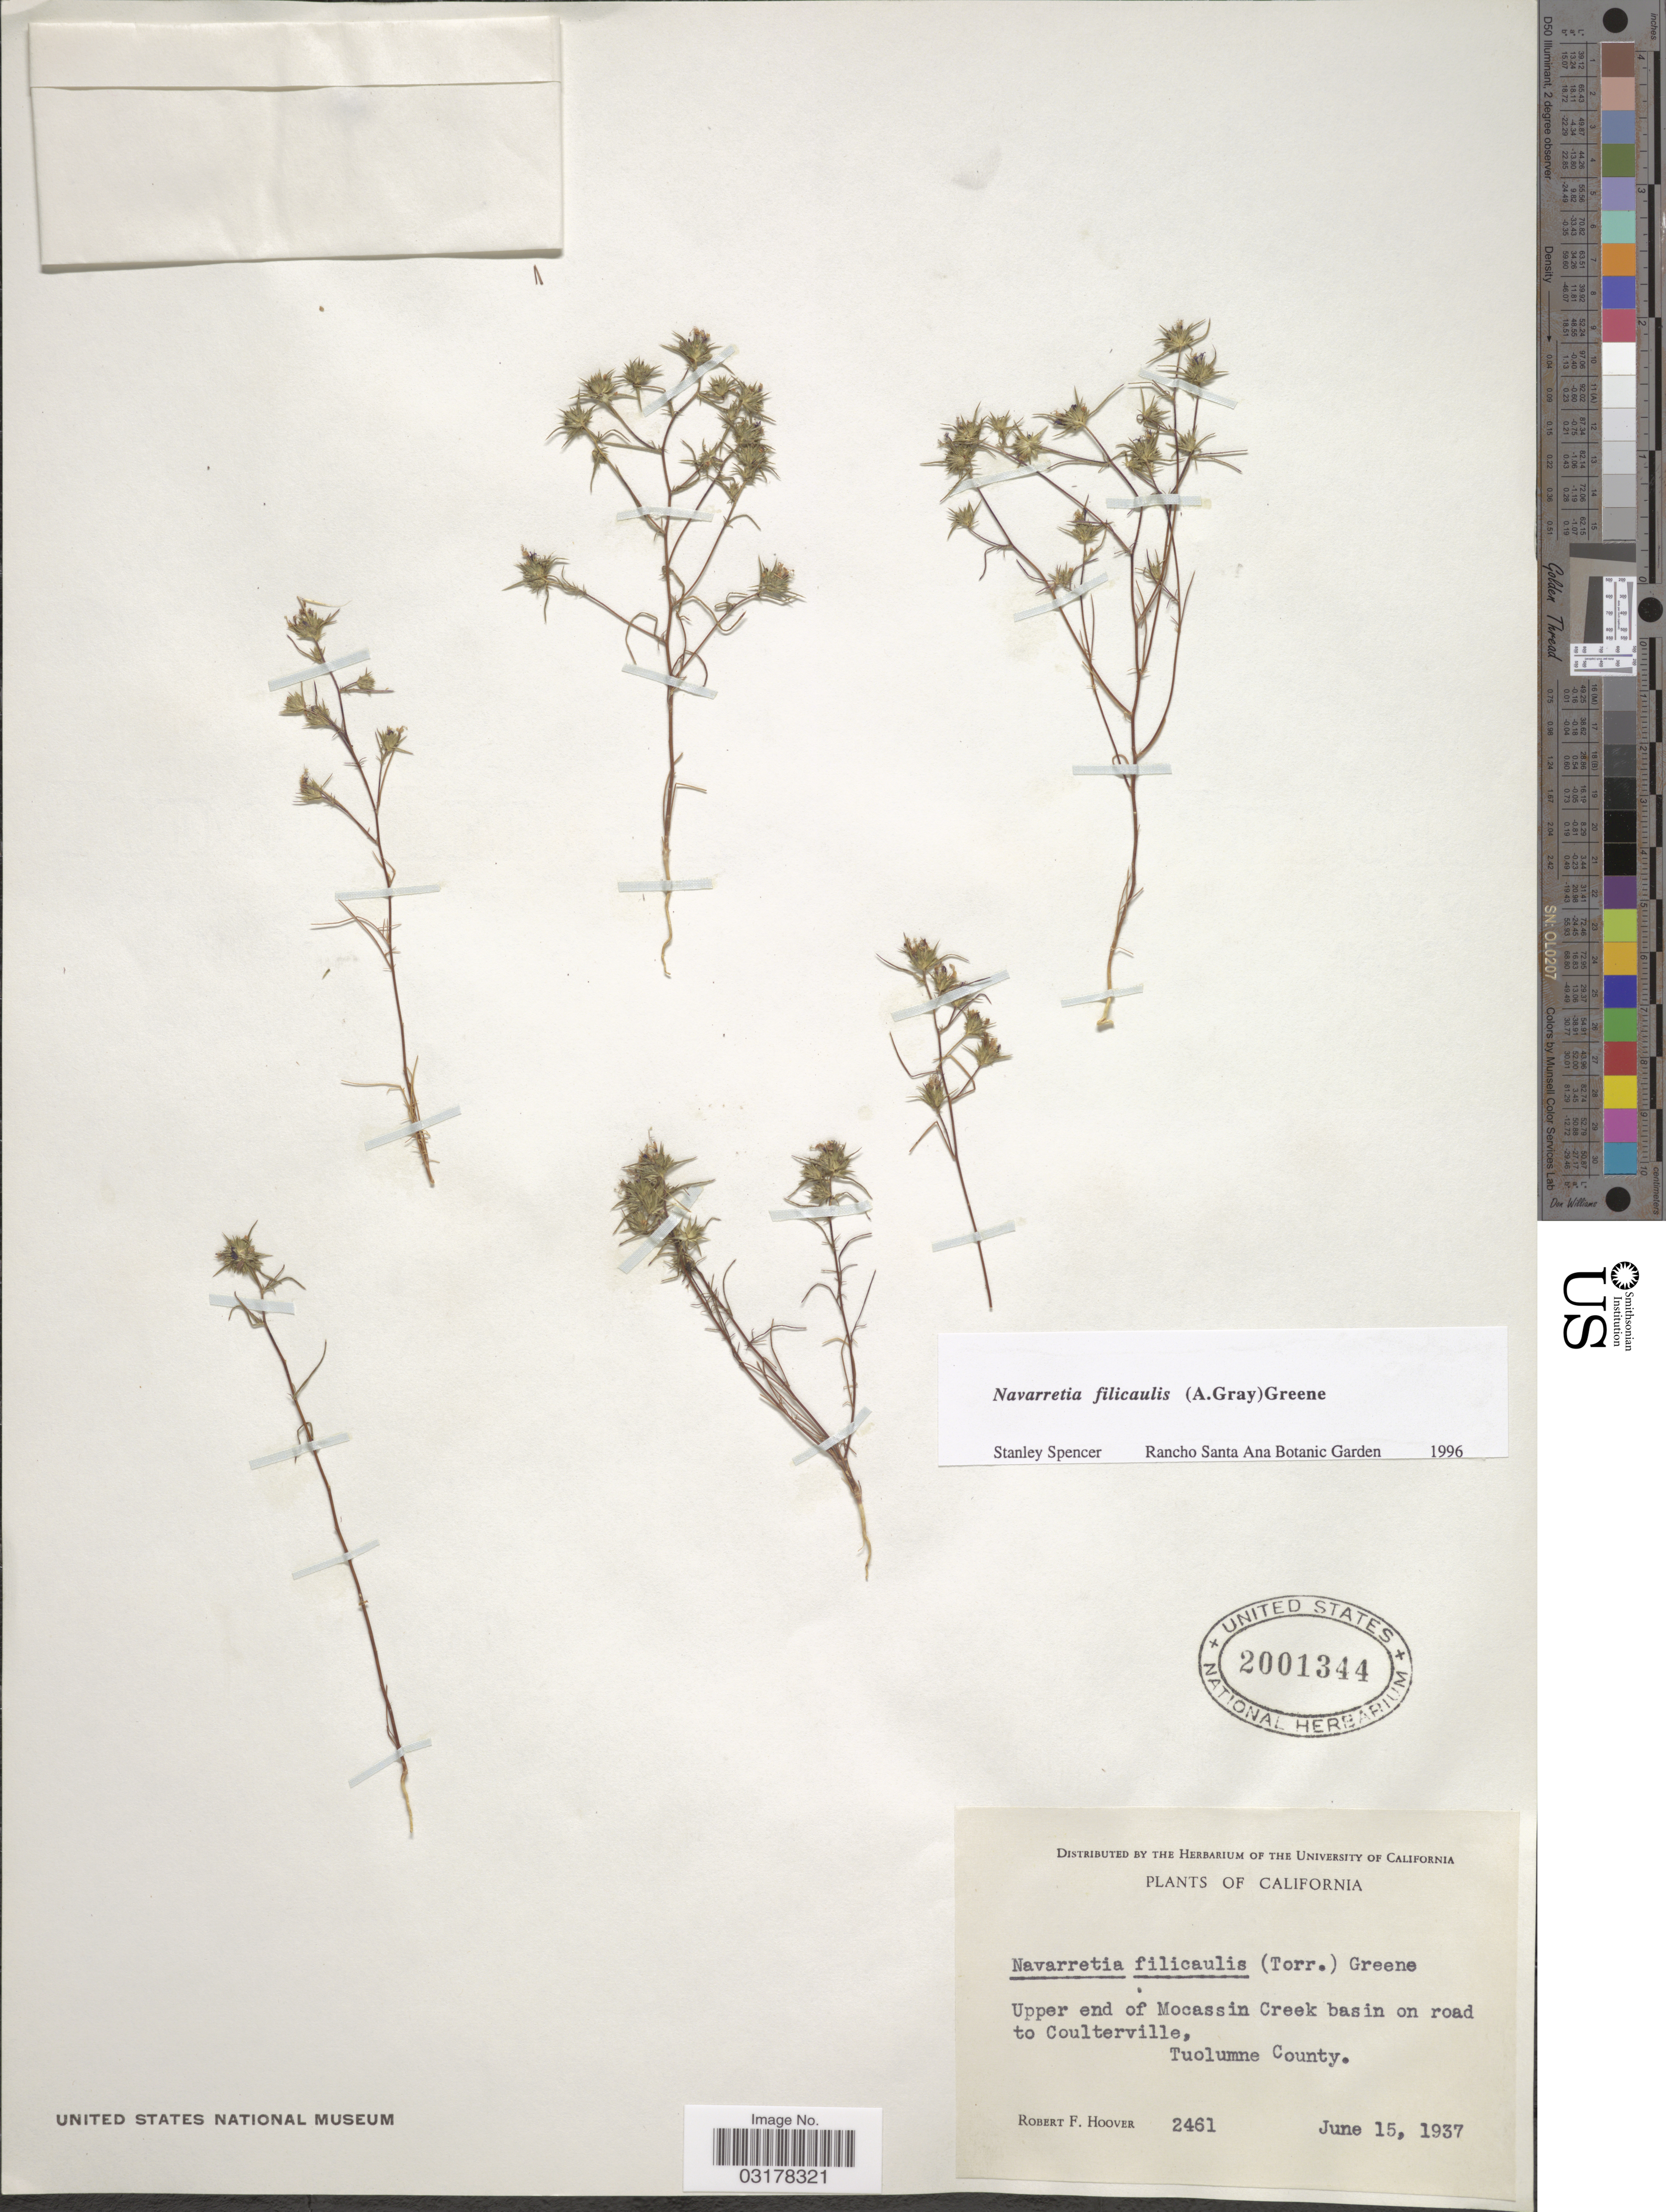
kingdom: Plantae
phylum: Tracheophyta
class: Magnoliopsida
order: Ericales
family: Polemoniaceae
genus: Navarretia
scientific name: Navarretia filicaulis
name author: (Torr. ex A. Gray) S.W. Greene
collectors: R. F. Hoover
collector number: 2461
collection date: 1937-06-15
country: United States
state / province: California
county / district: Tuolumne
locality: Upper end of Mocassin Creek basin on road to Coulterville, Tuolumne County.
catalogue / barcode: US 2001344